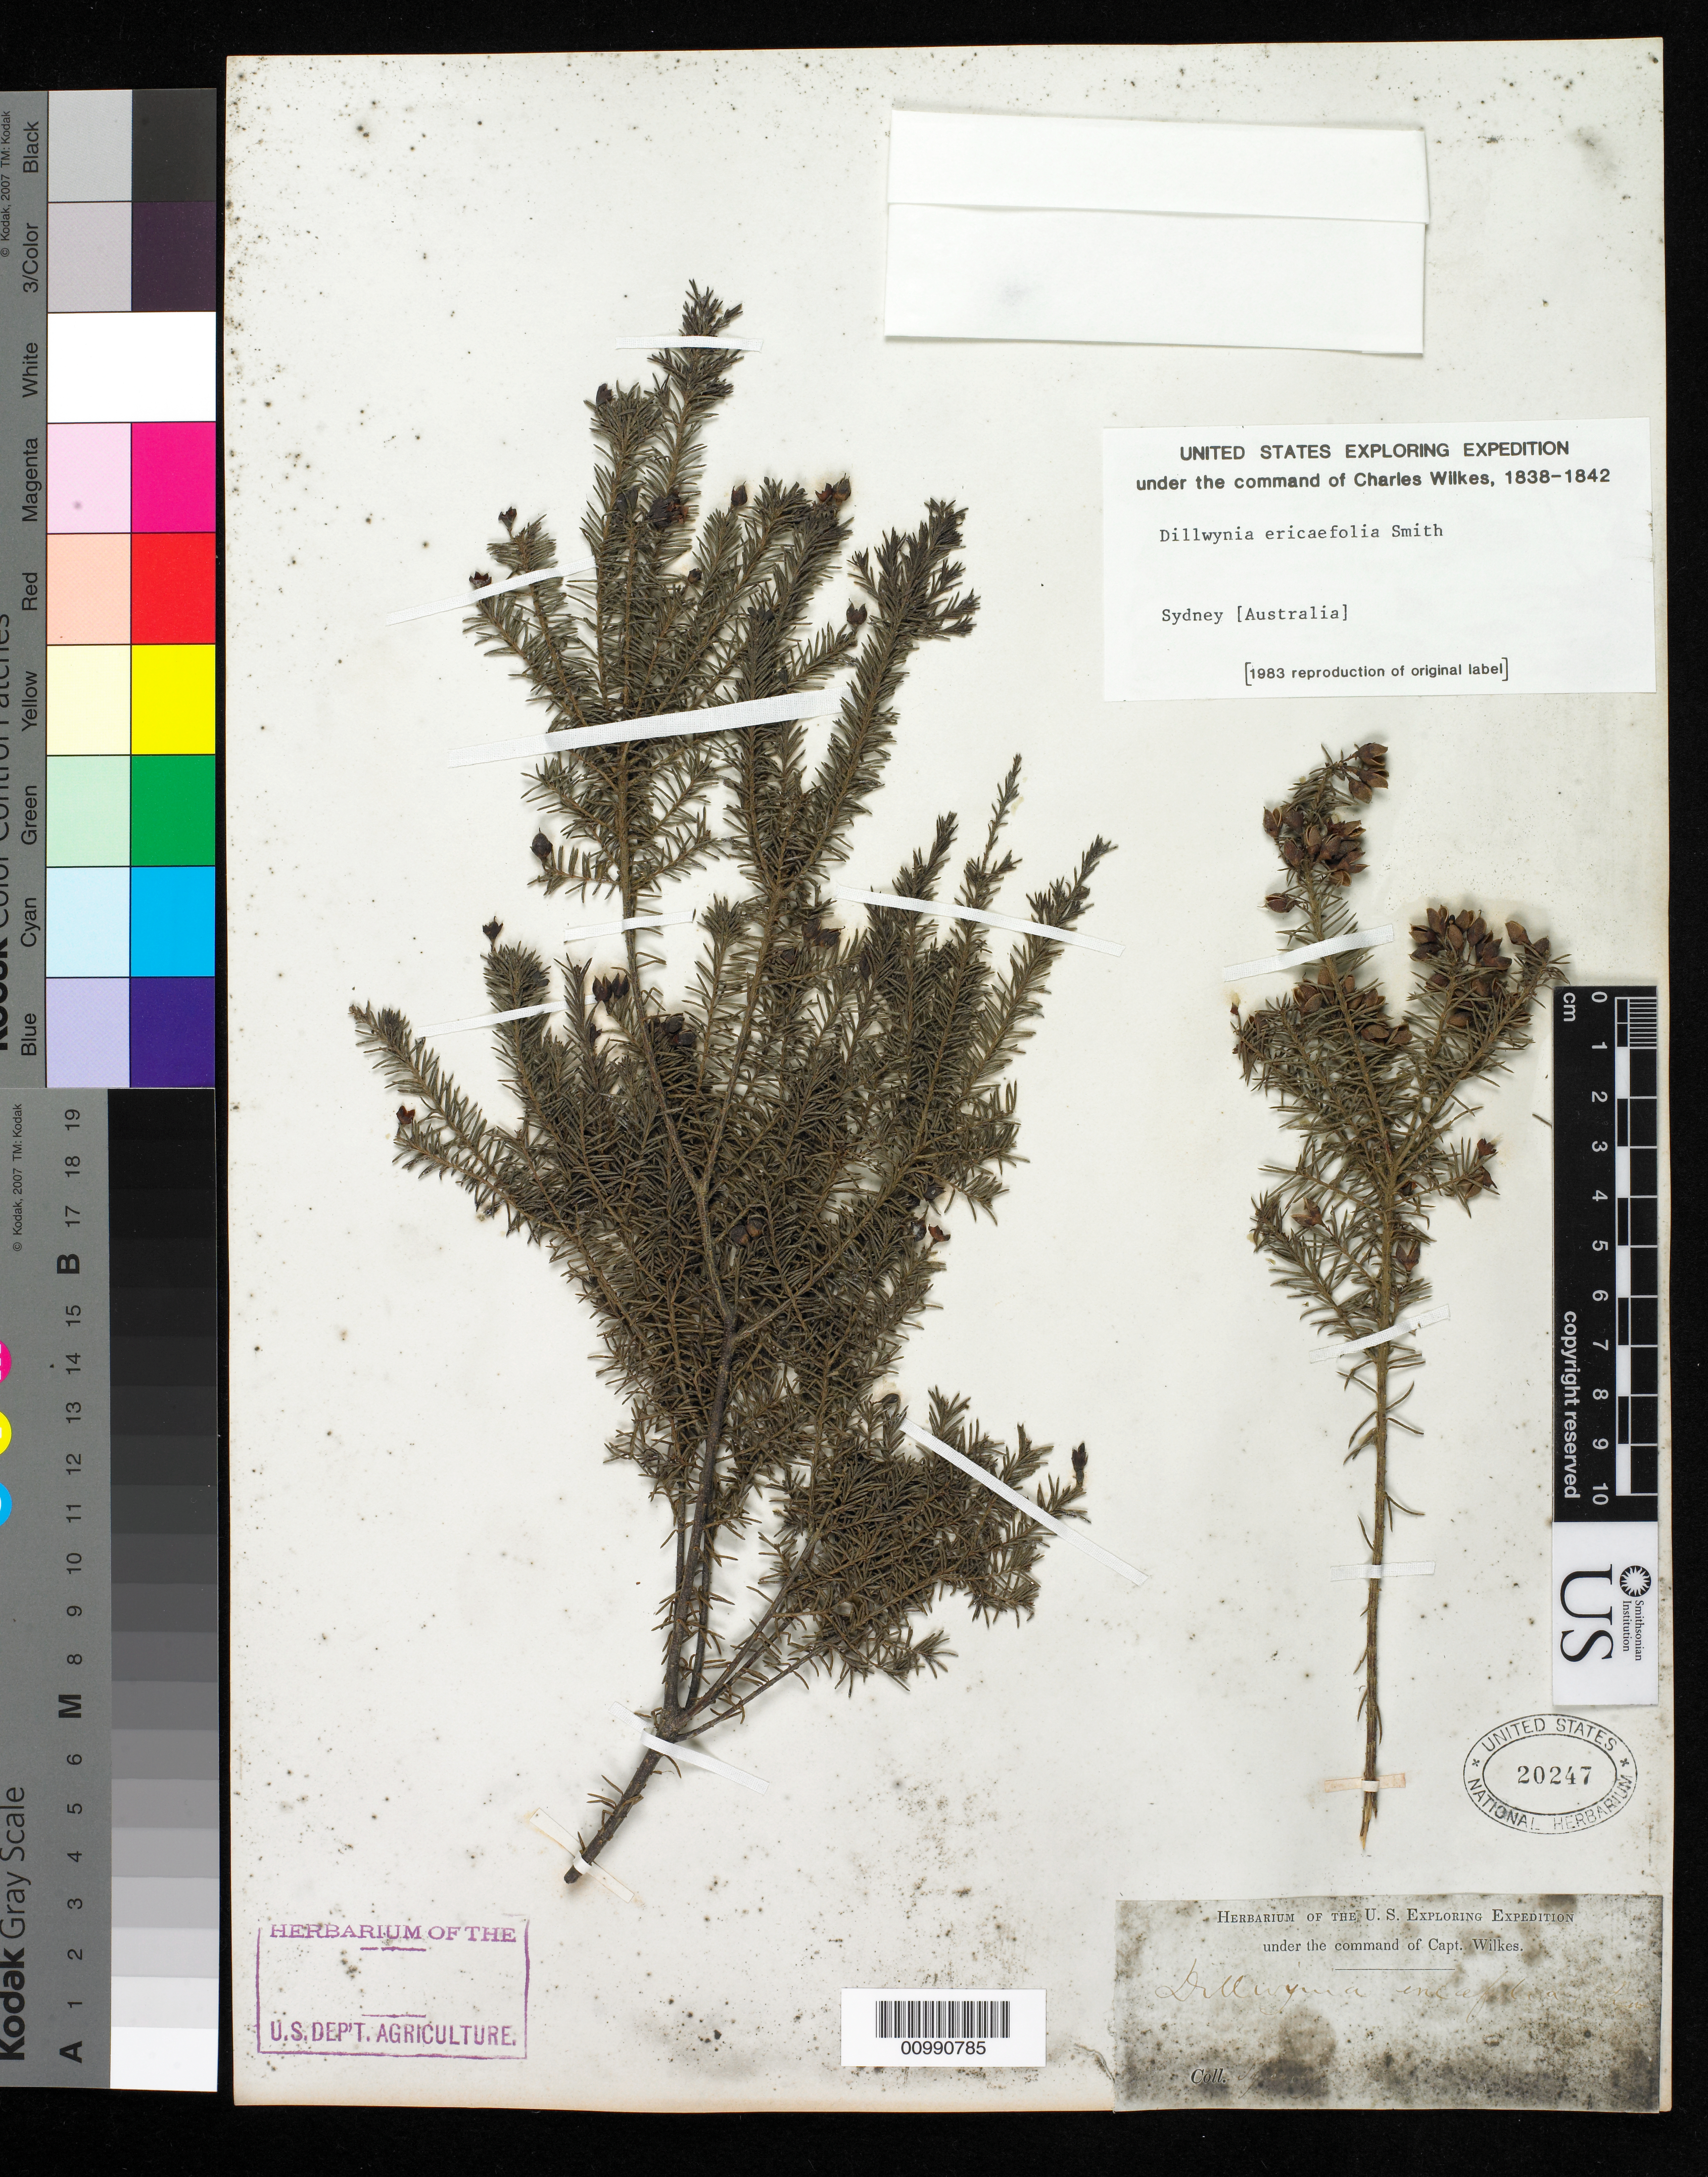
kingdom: Plantae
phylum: Tracheophyta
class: Magnoliopsida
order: Fabales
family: Fabaceae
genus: Dillwynia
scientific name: Dillwynia ericifolia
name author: Sm.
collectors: Wilkes Explor. Exped.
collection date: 1838/1842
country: Australia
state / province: New South Wales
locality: Sydney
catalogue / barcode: US 20247